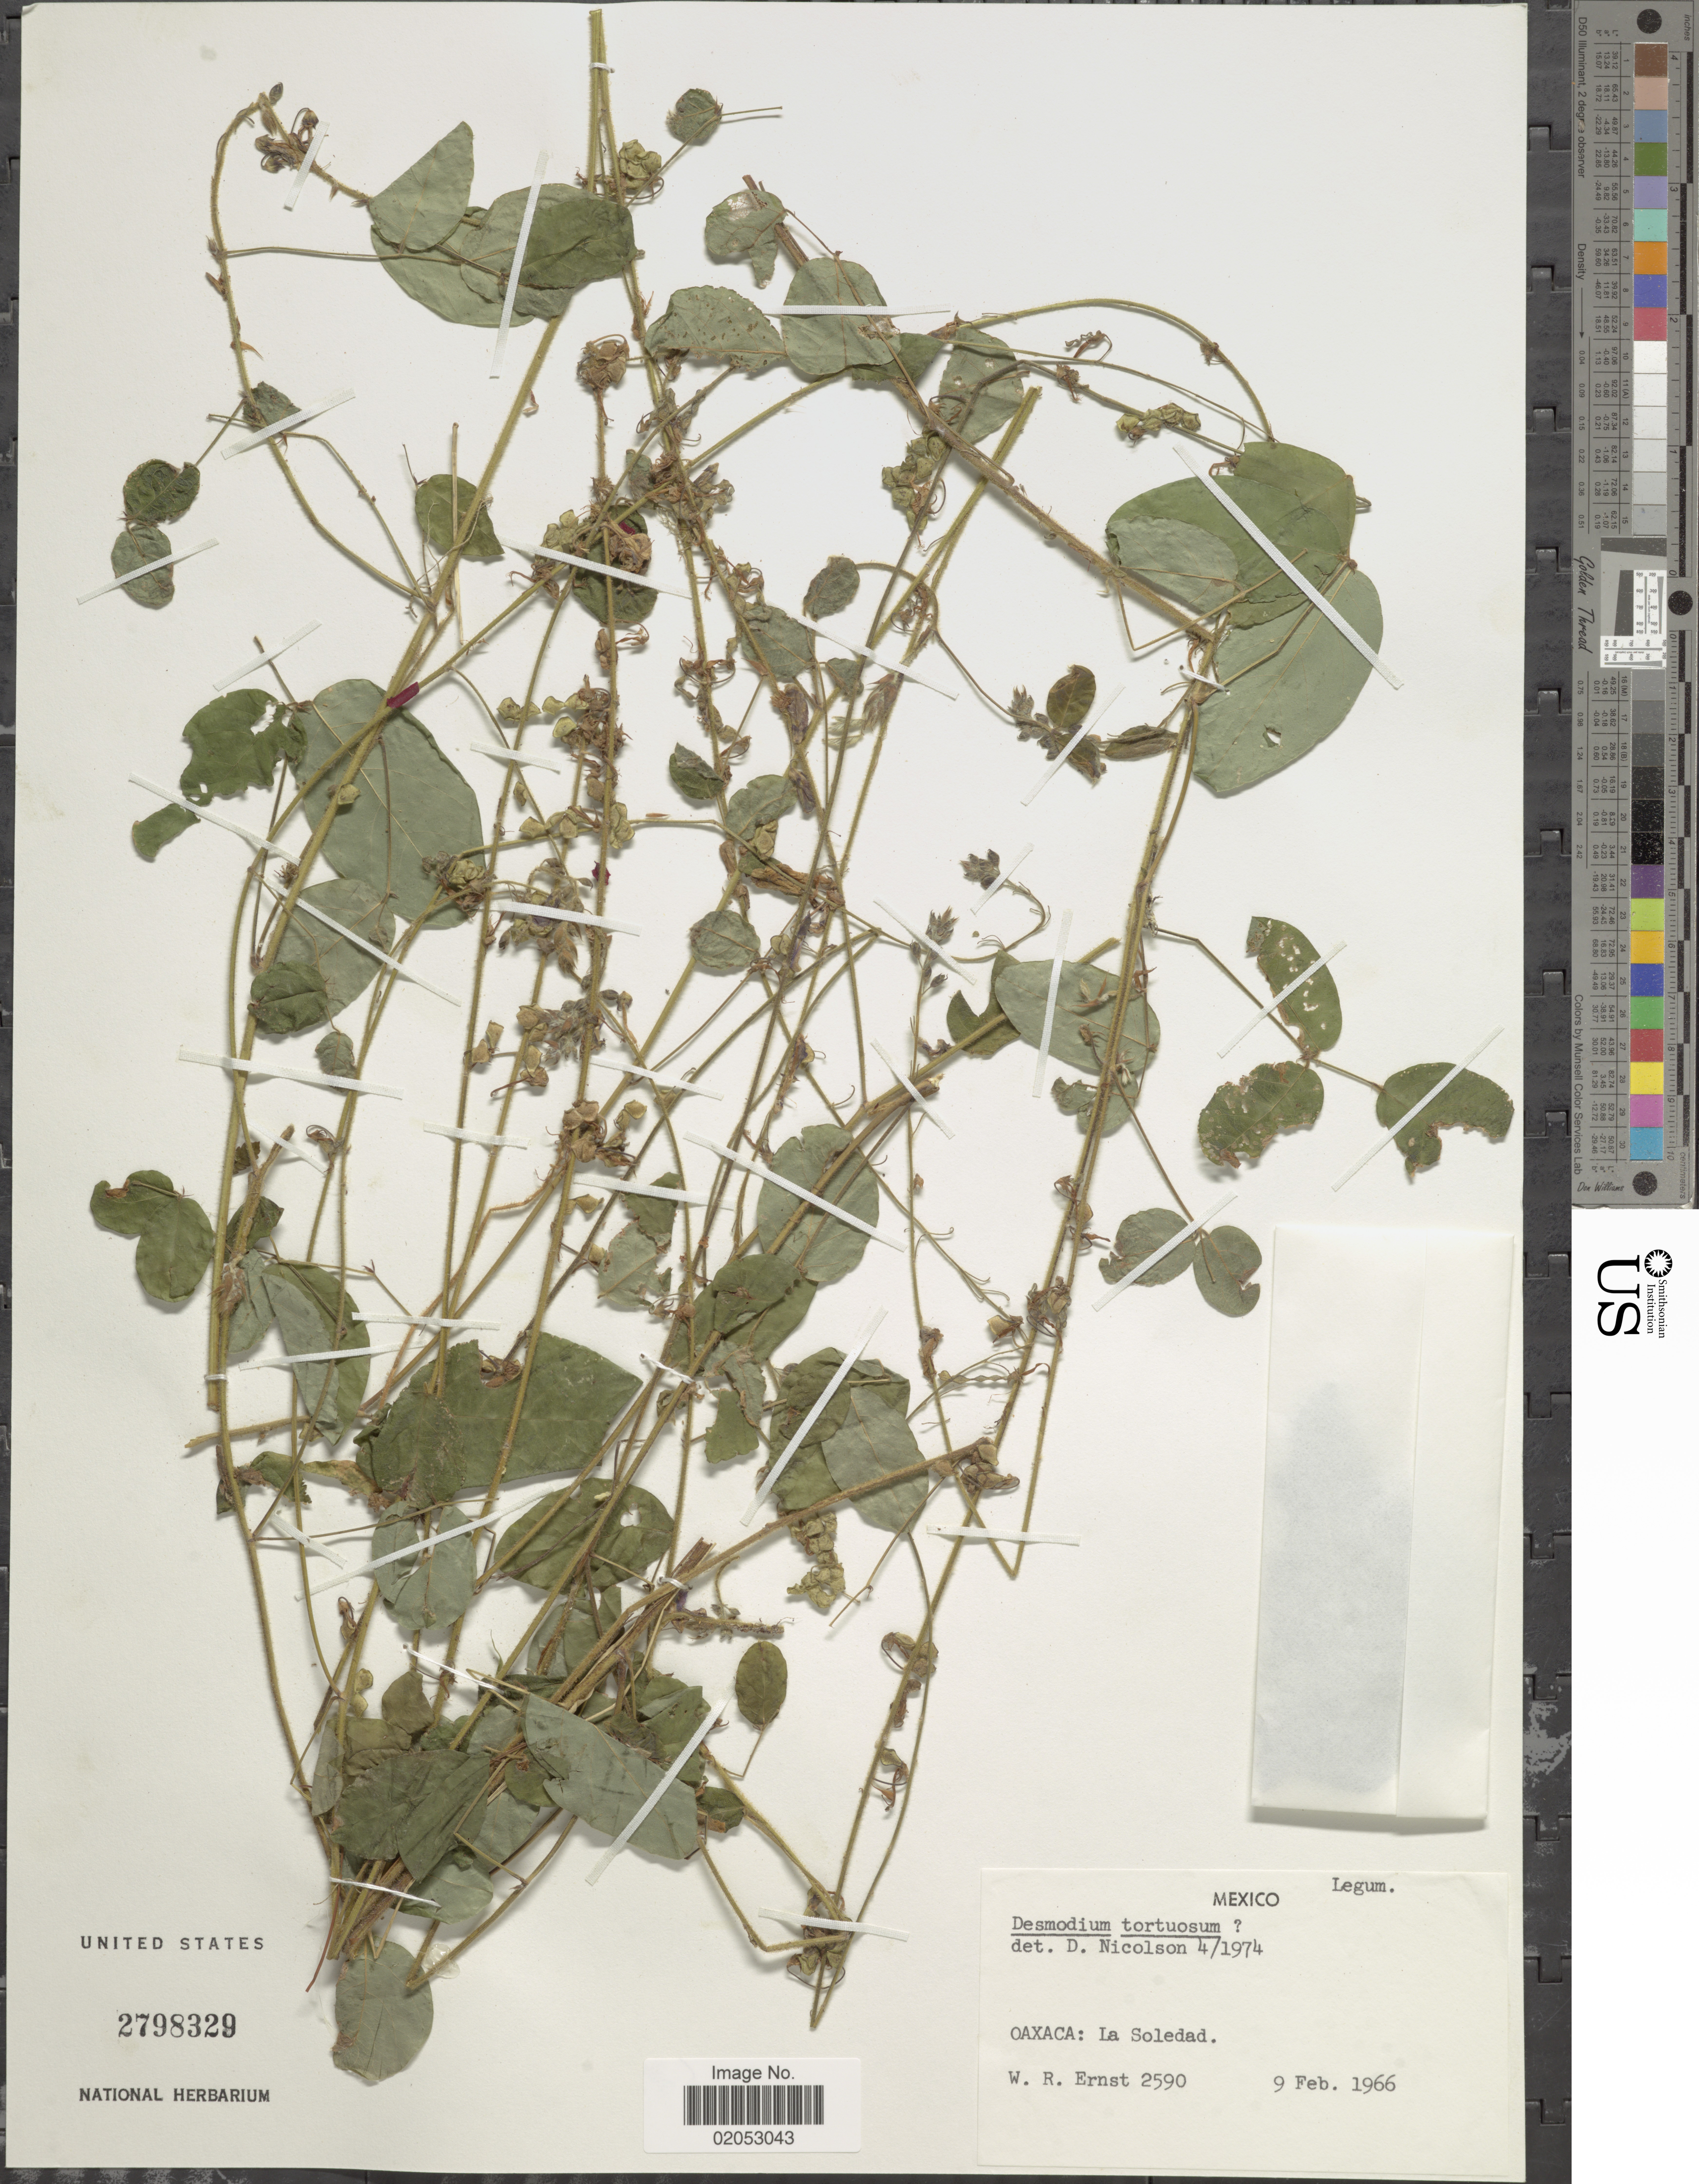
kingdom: Plantae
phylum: Tracheophyta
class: Magnoliopsida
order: Fabales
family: Fabaceae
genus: Desmodium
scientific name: Desmodium tortuosum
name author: (Sw.) DC.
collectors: W. R. Ernst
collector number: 2590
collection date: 1966-02-09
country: Mexico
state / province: Oaxaca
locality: La Soledad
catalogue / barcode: US 2798329